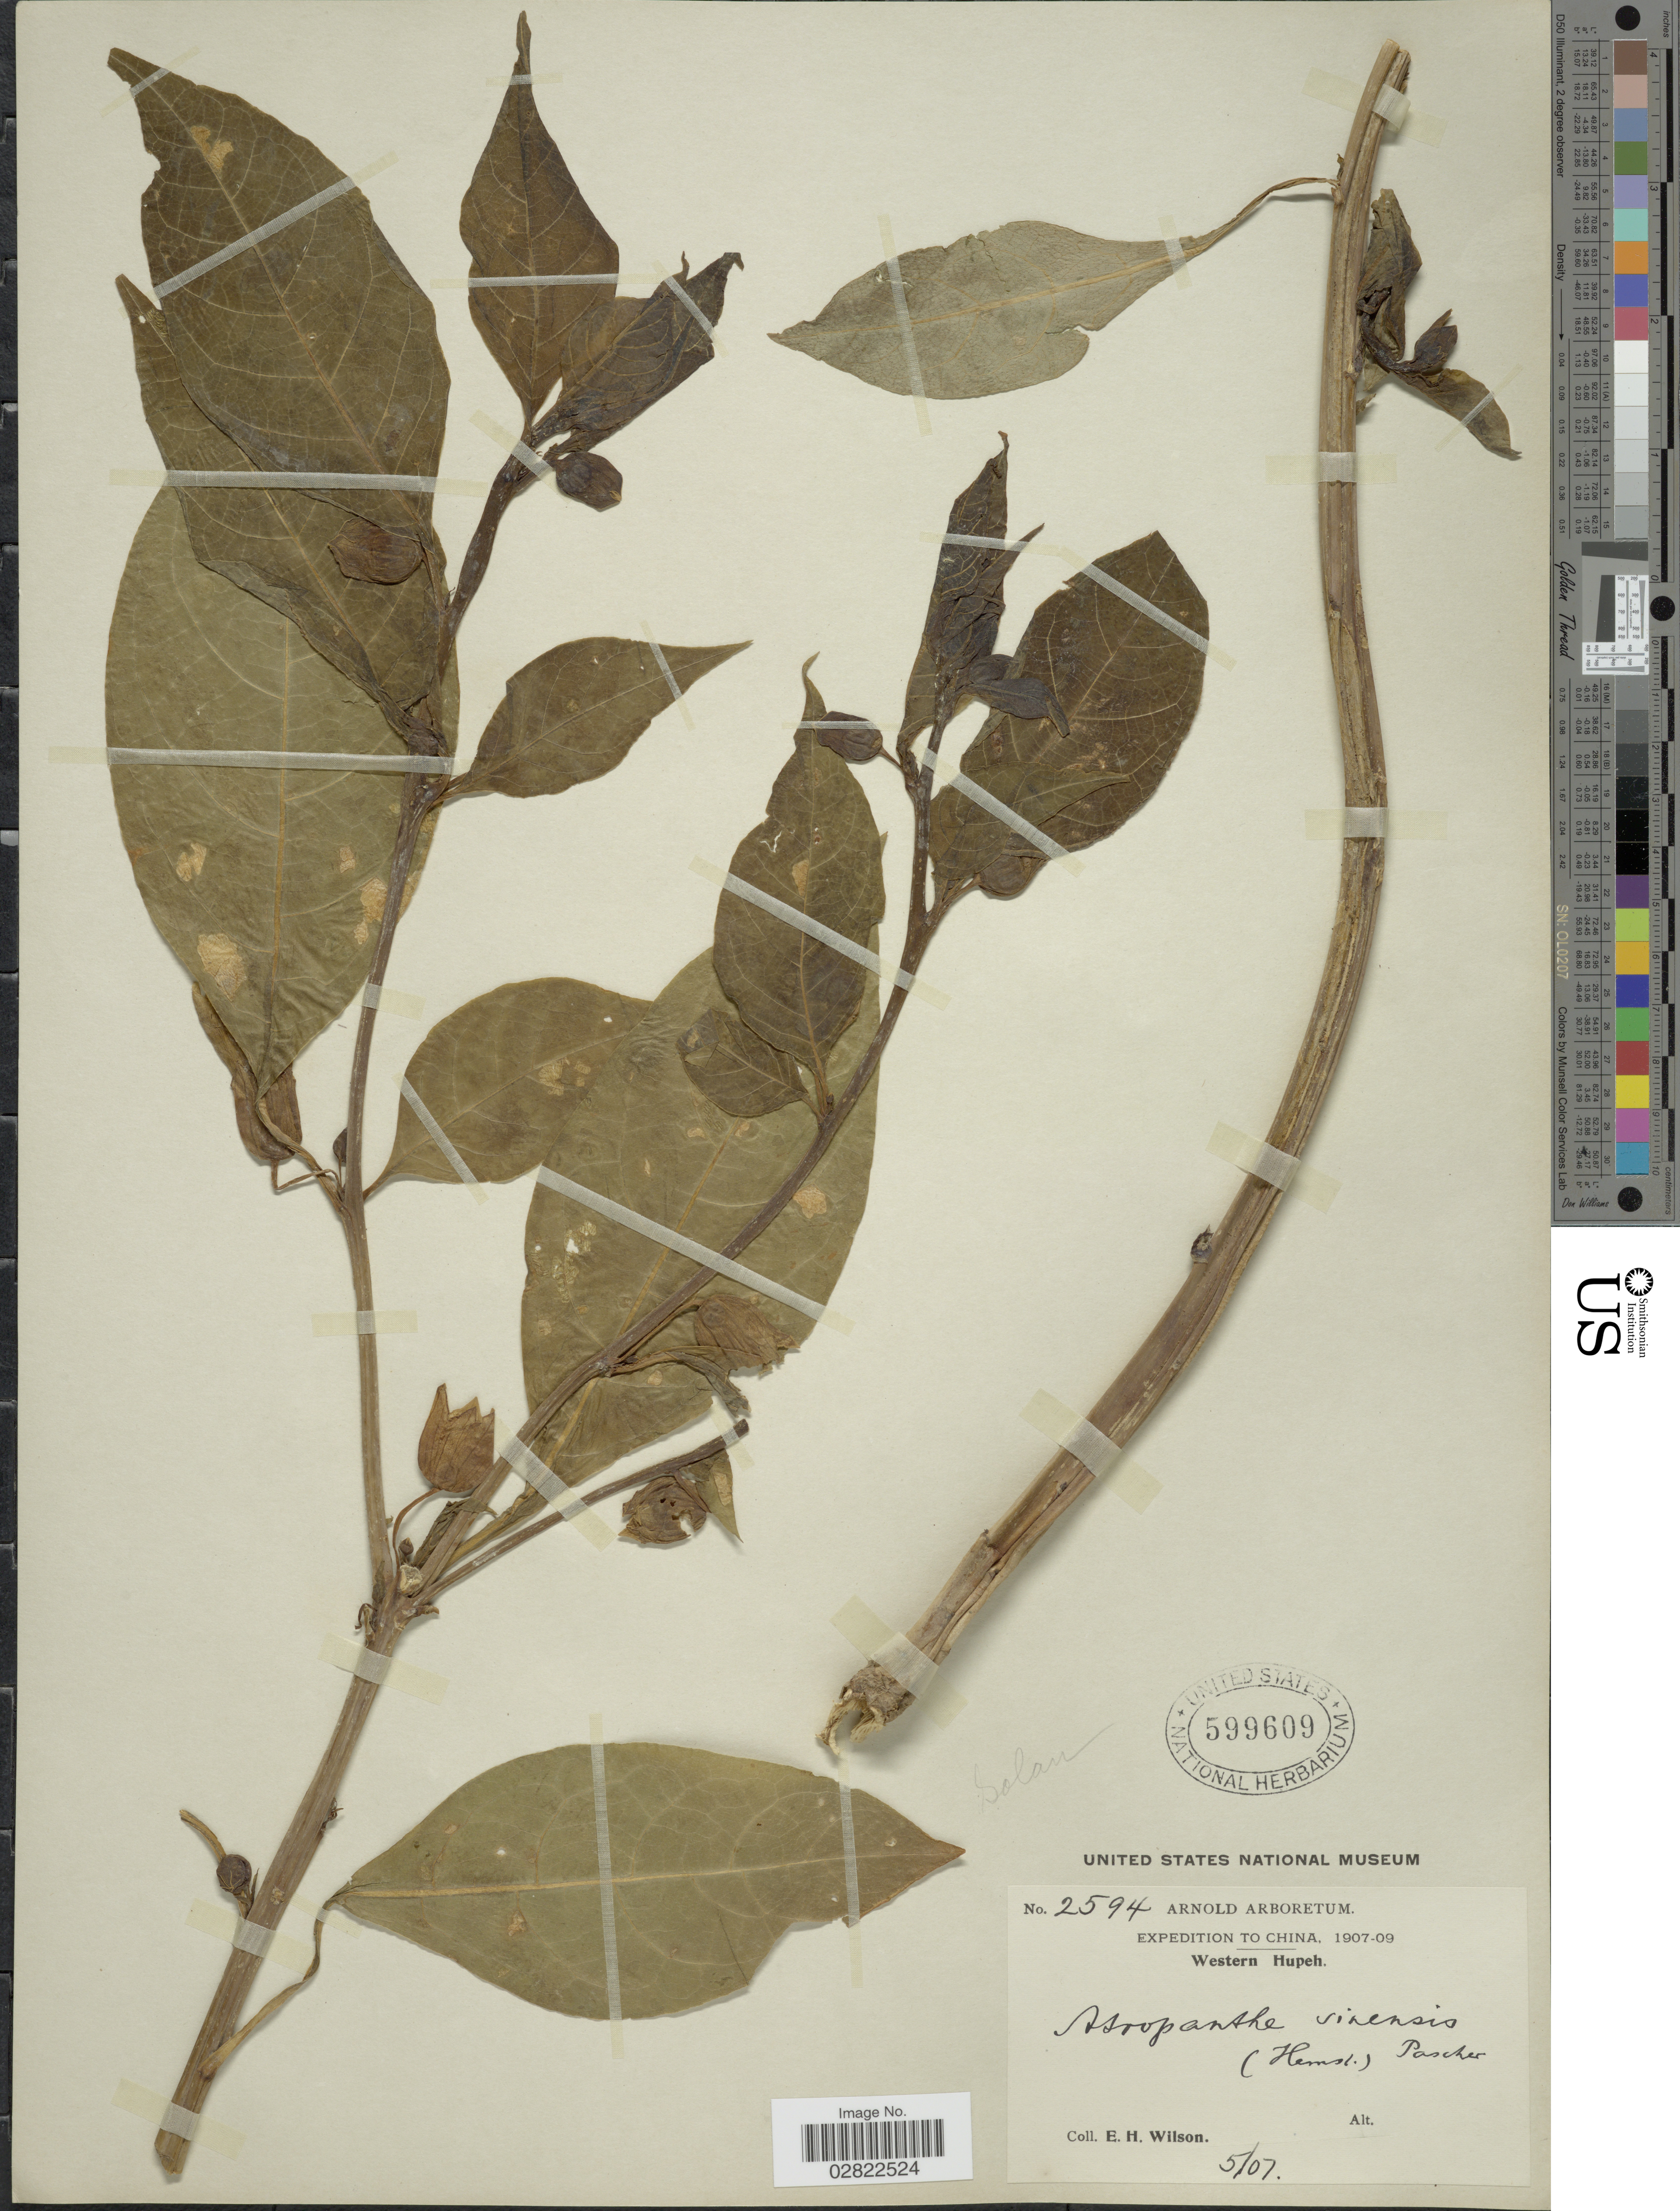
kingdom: Plantae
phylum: Tracheophyta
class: Magnoliopsida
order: Solanales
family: Solanaceae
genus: Atropanthe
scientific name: Atropanthe sinensis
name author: (Hemsl.) Pascher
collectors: E. Wilson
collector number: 2594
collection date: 1907-05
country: China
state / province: Hubei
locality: Western Hupeh.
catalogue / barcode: US 599609